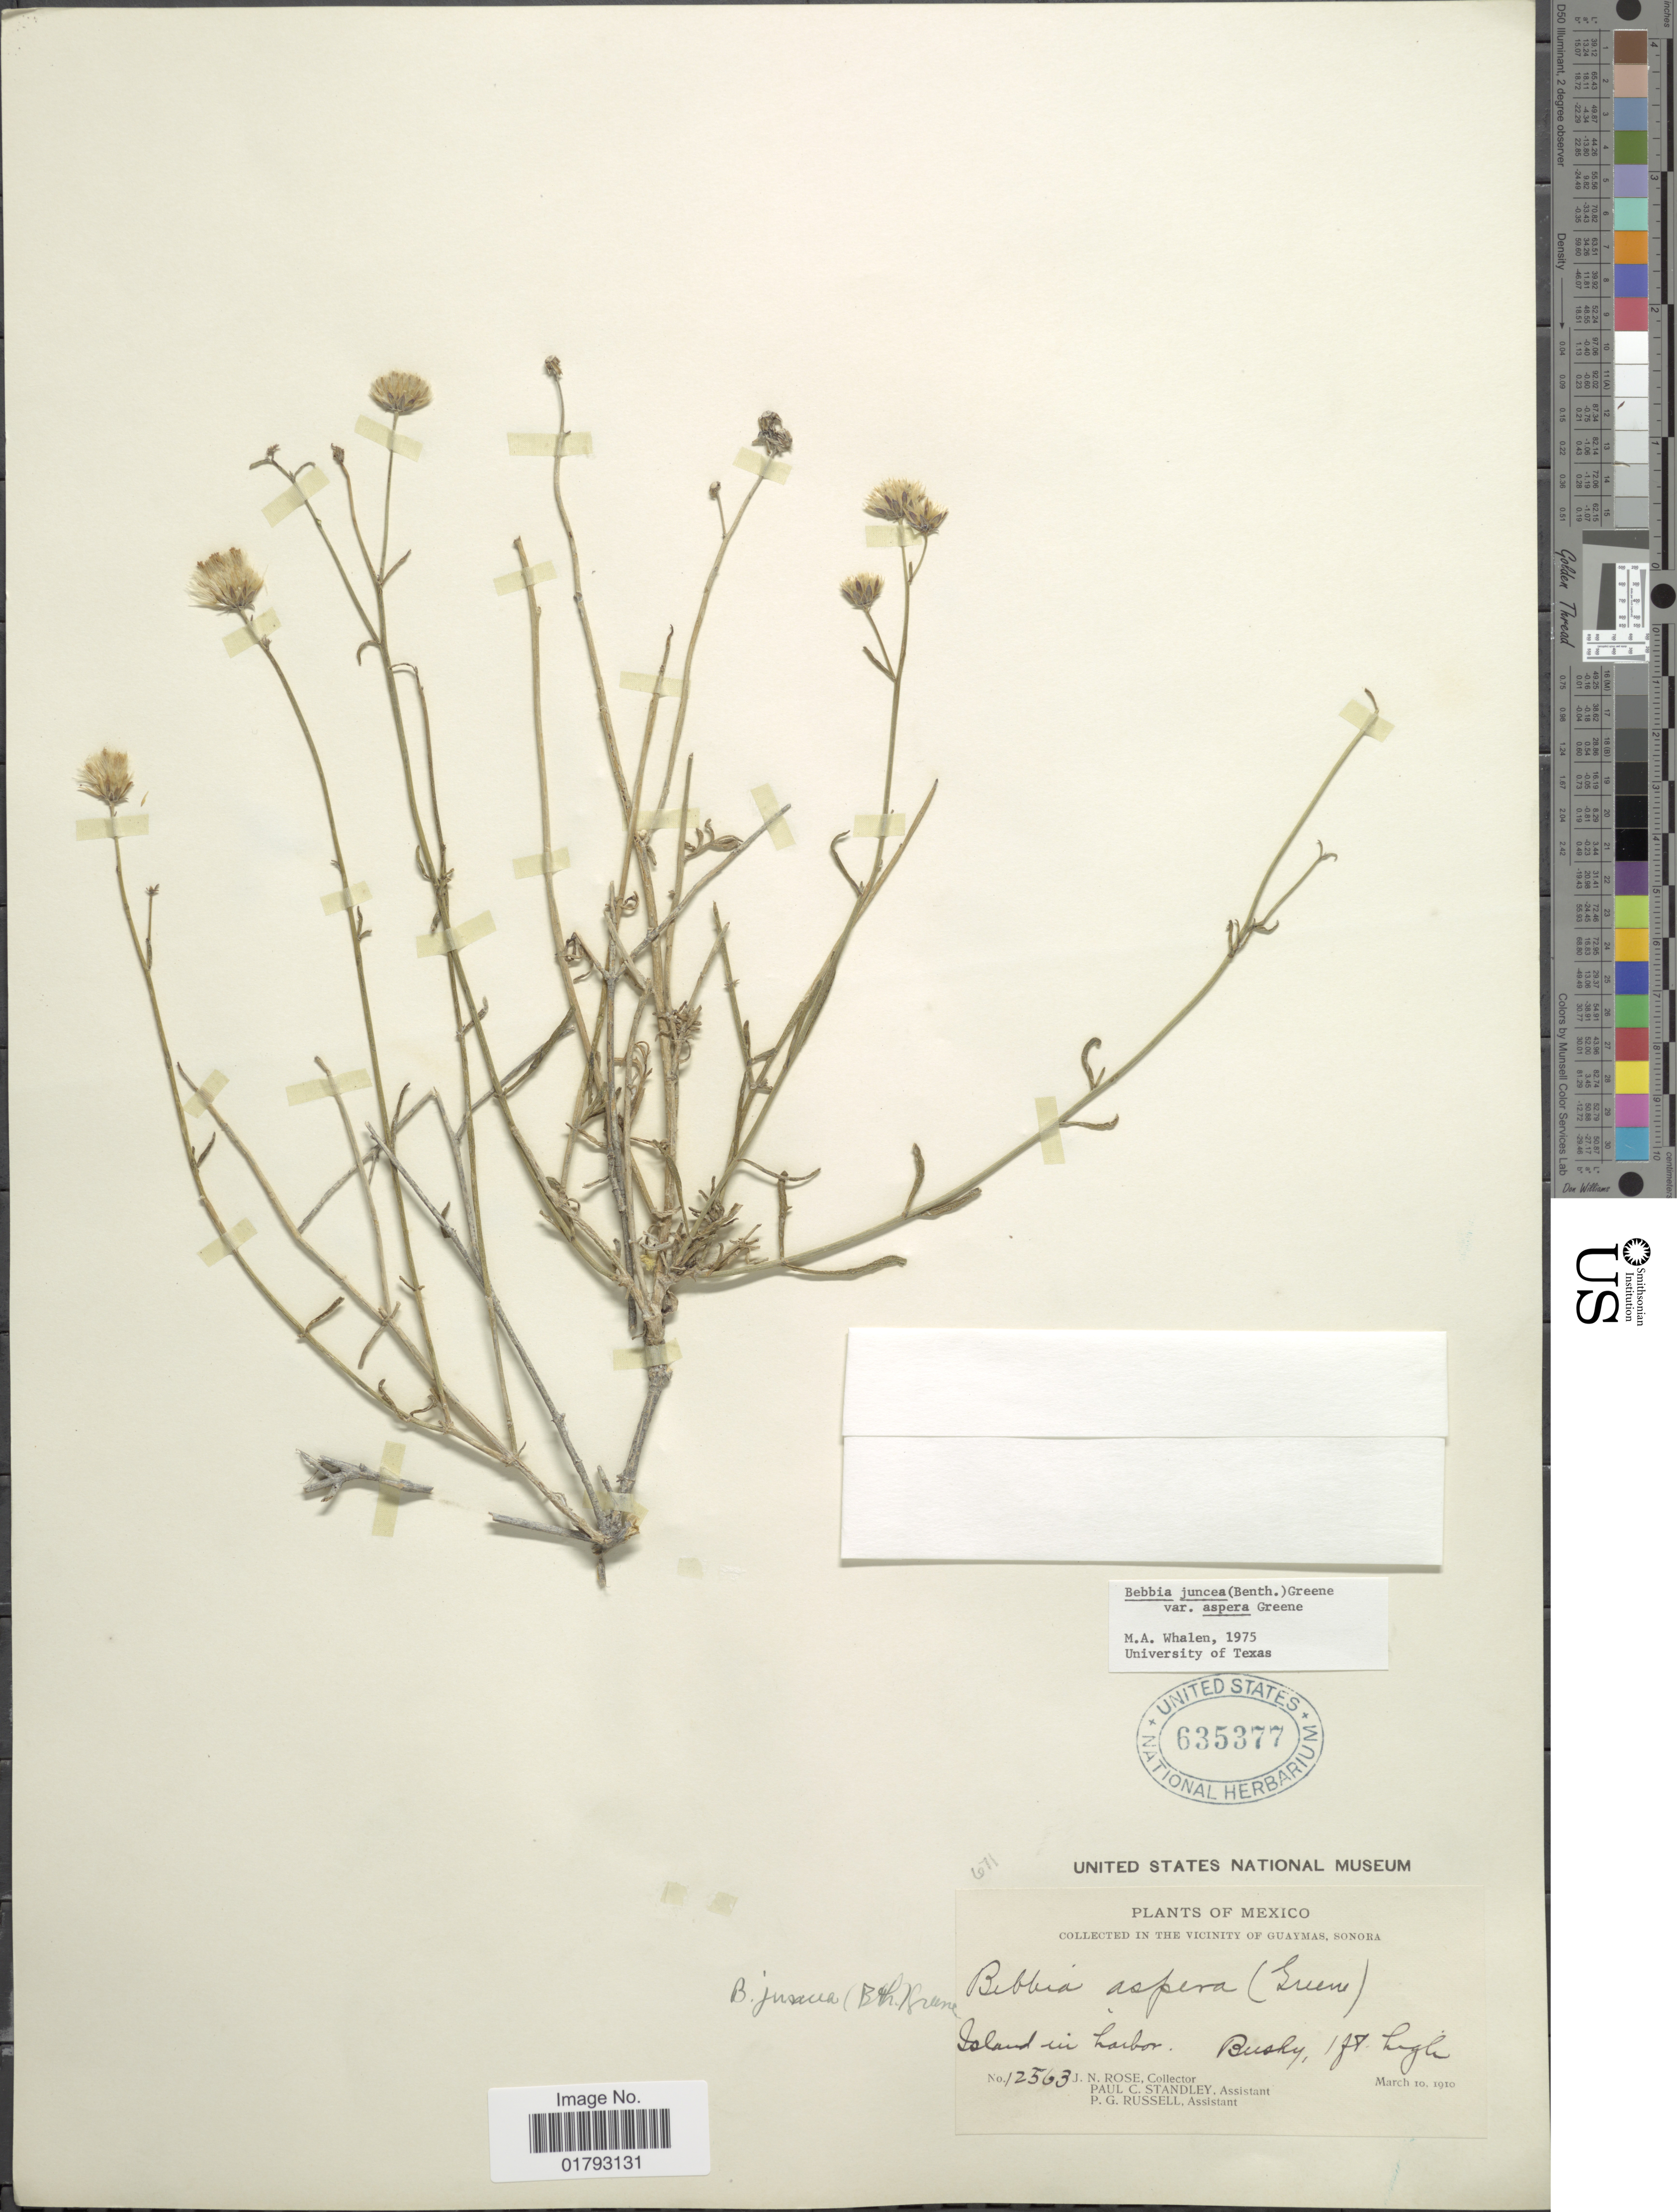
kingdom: Plantae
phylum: Tracheophyta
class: Magnoliopsida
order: Asterales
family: Asteraceae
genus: Bebbia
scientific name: Bebbia juncea var. aspera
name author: Greene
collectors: J. N. Rose, P. C. Standley & P. G. Russell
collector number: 12563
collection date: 1910-03-10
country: Mexico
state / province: Sonora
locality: Mexico, Vicinity of Guaymas, sinaloa. Island in harbor.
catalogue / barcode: US 635377